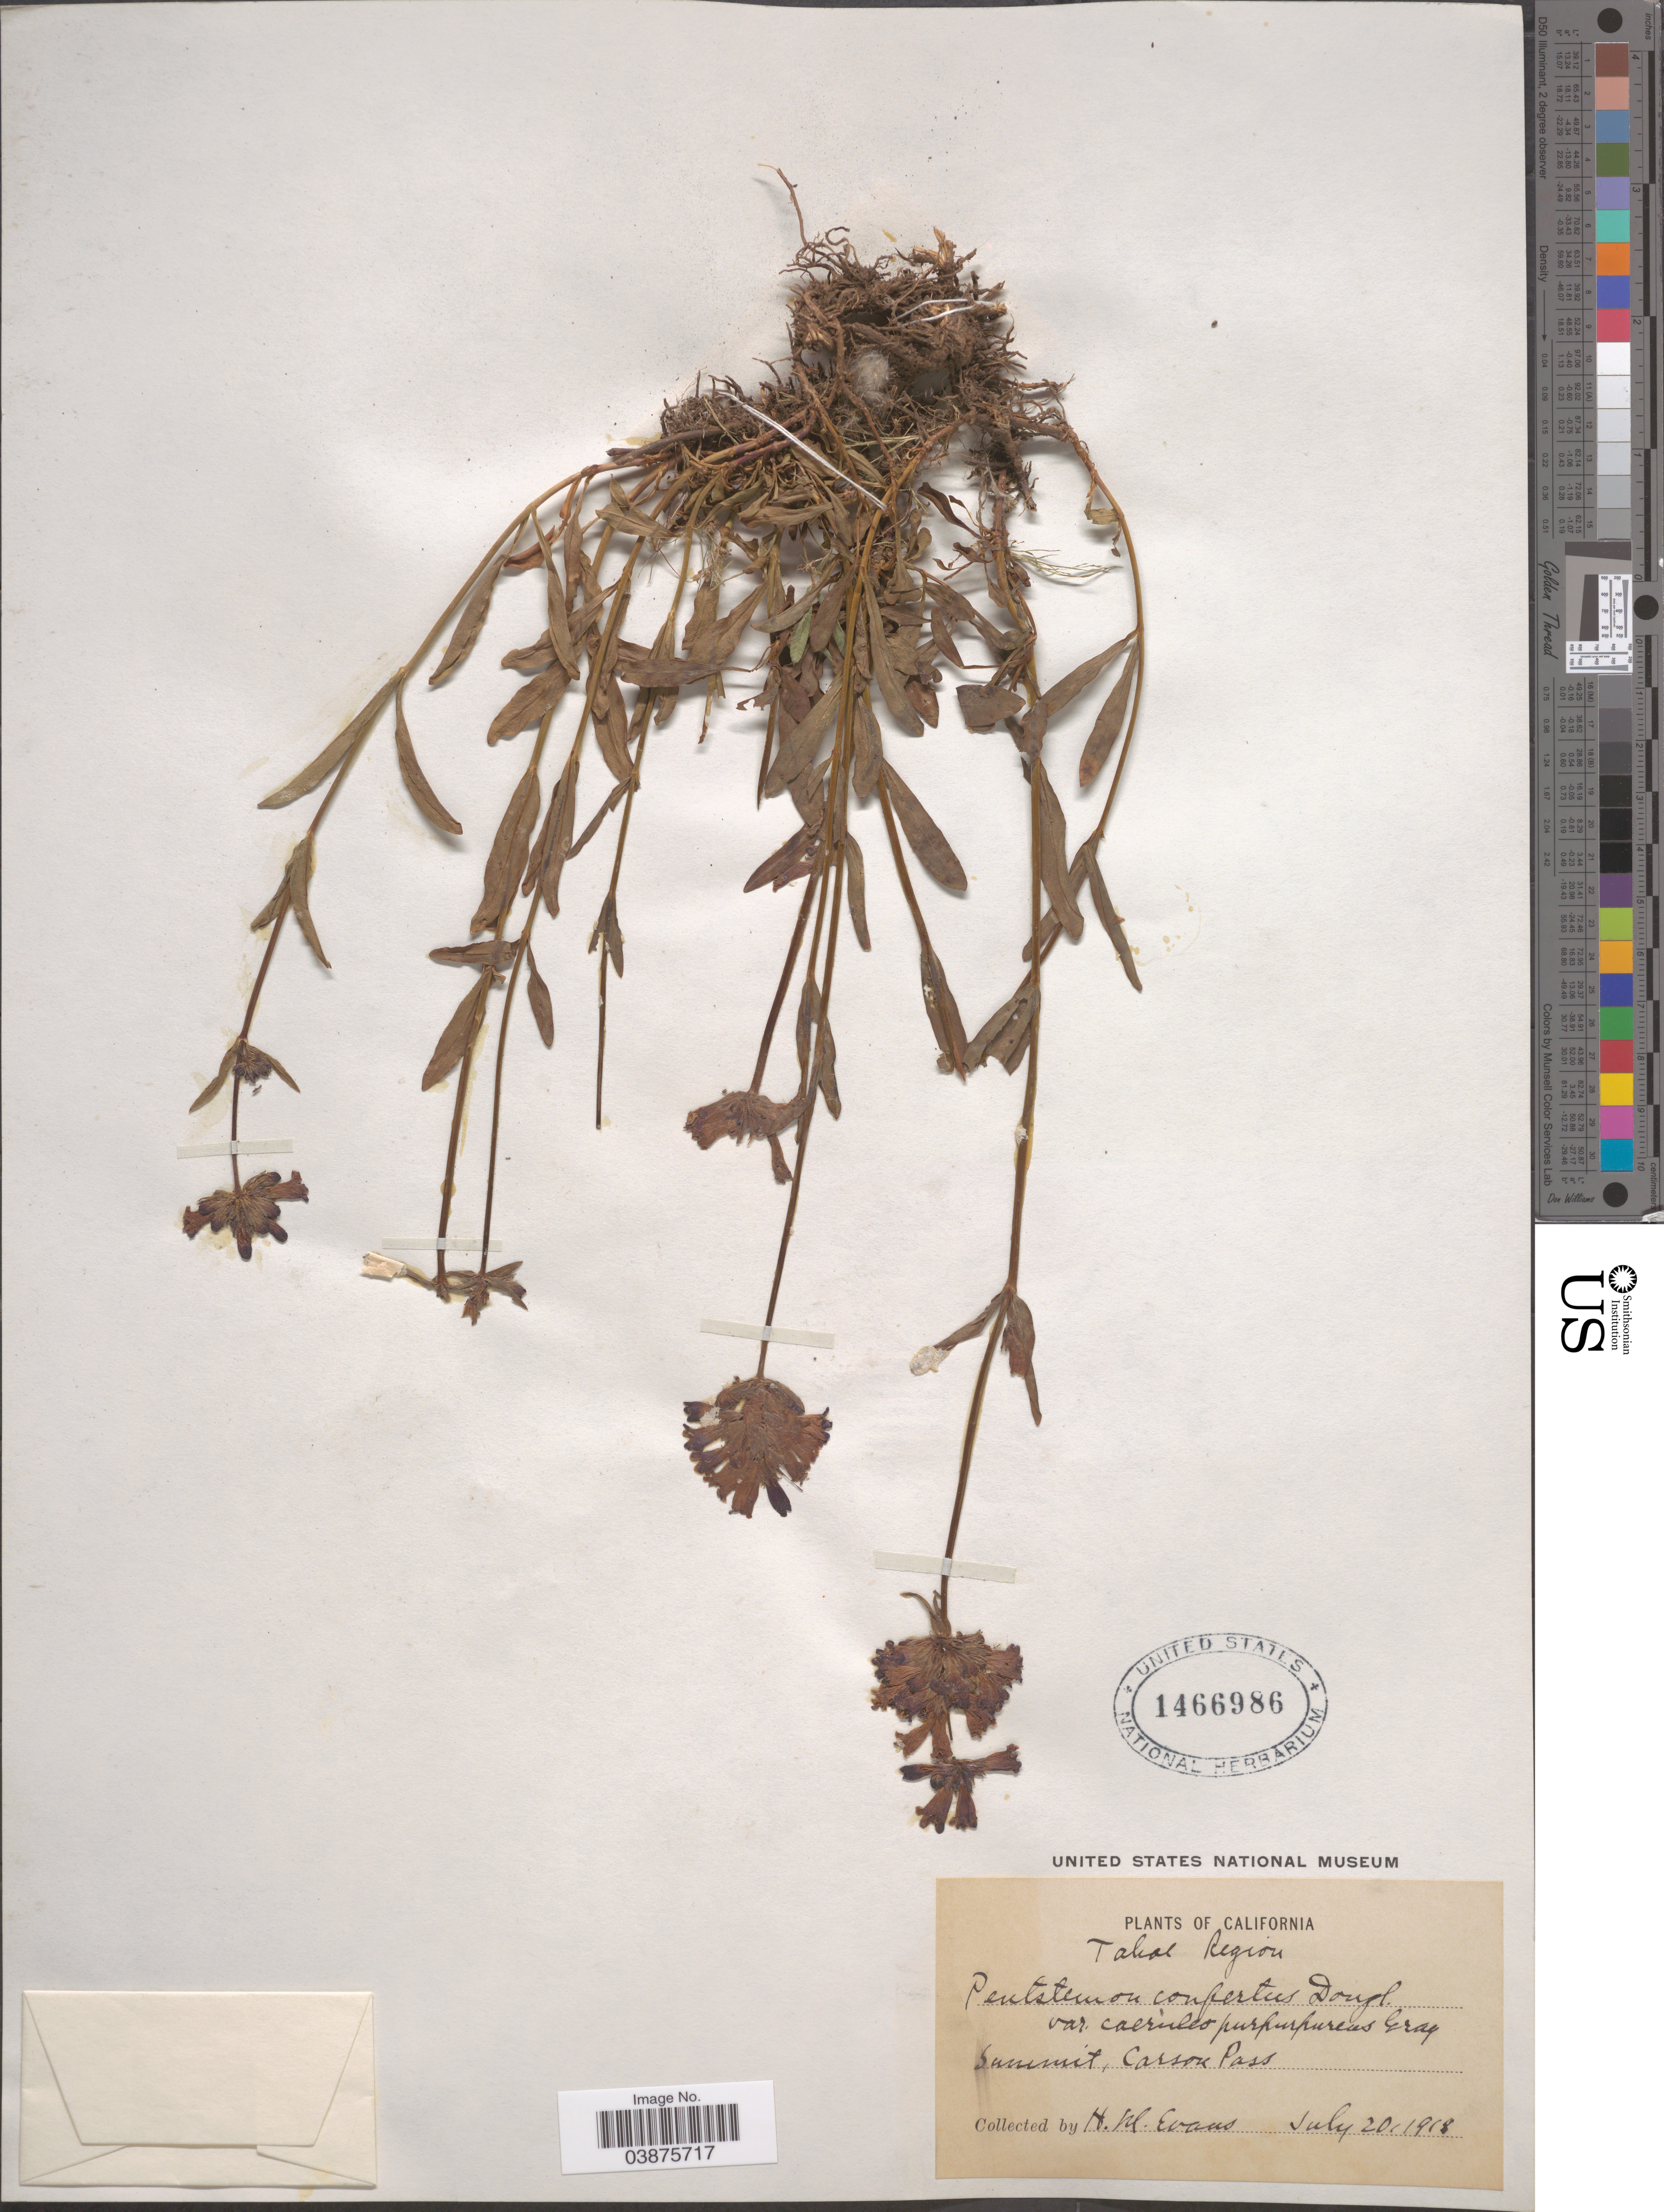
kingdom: Plantae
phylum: Tracheophyta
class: Magnoliopsida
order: Lamiales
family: Plantaginaceae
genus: Penstemon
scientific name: Penstemon heterodoxus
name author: A. Gray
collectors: H. Evans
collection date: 1918-07-20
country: United States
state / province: California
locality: Tahoe Region. Summit, Carson Pass.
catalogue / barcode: US 1466986